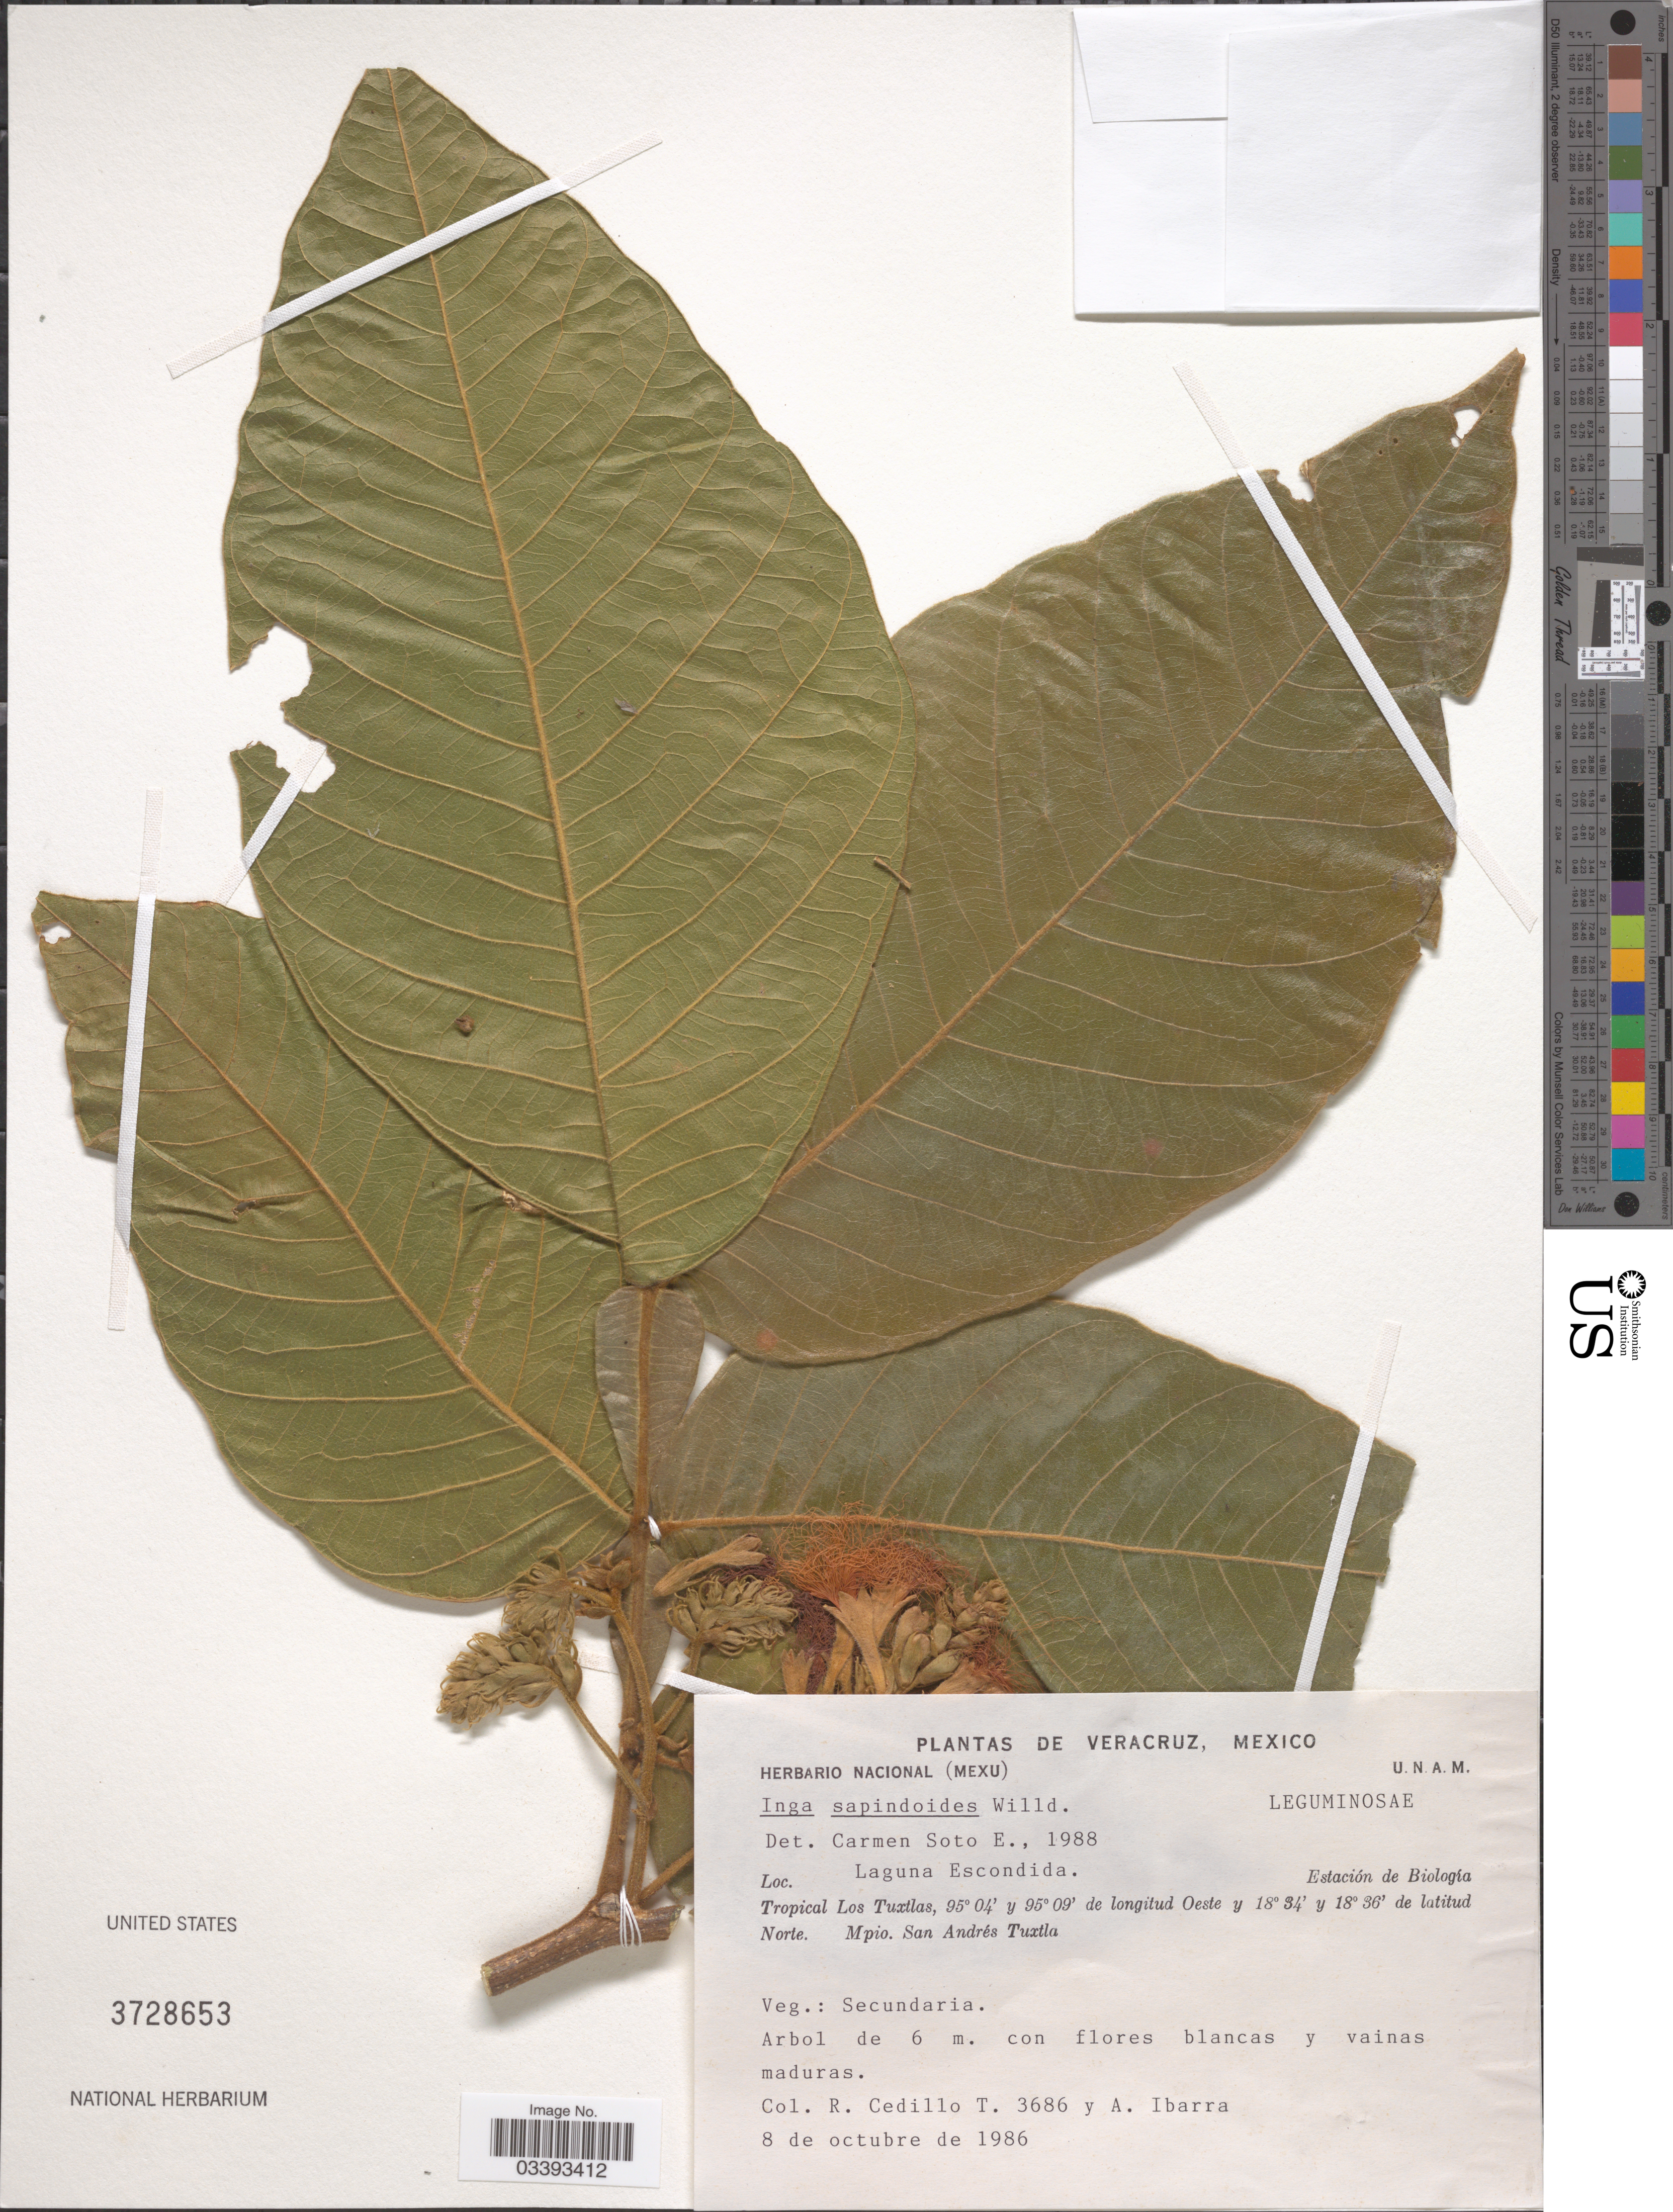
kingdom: Plantae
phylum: Tracheophyta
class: Magnoliopsida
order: Fabales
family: Fabaceae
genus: Inga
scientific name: Inga sapindoides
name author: Willd.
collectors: R. CedilloT. & A. Ibarra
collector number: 3686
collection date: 1986-10-08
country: Mexico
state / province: Veracruz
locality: Veracruz. Laguna Escondida. Estación de Biología Tropical Los Tuxtlas. Mpio. San Andrés Tuxtla.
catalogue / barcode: US 3728653